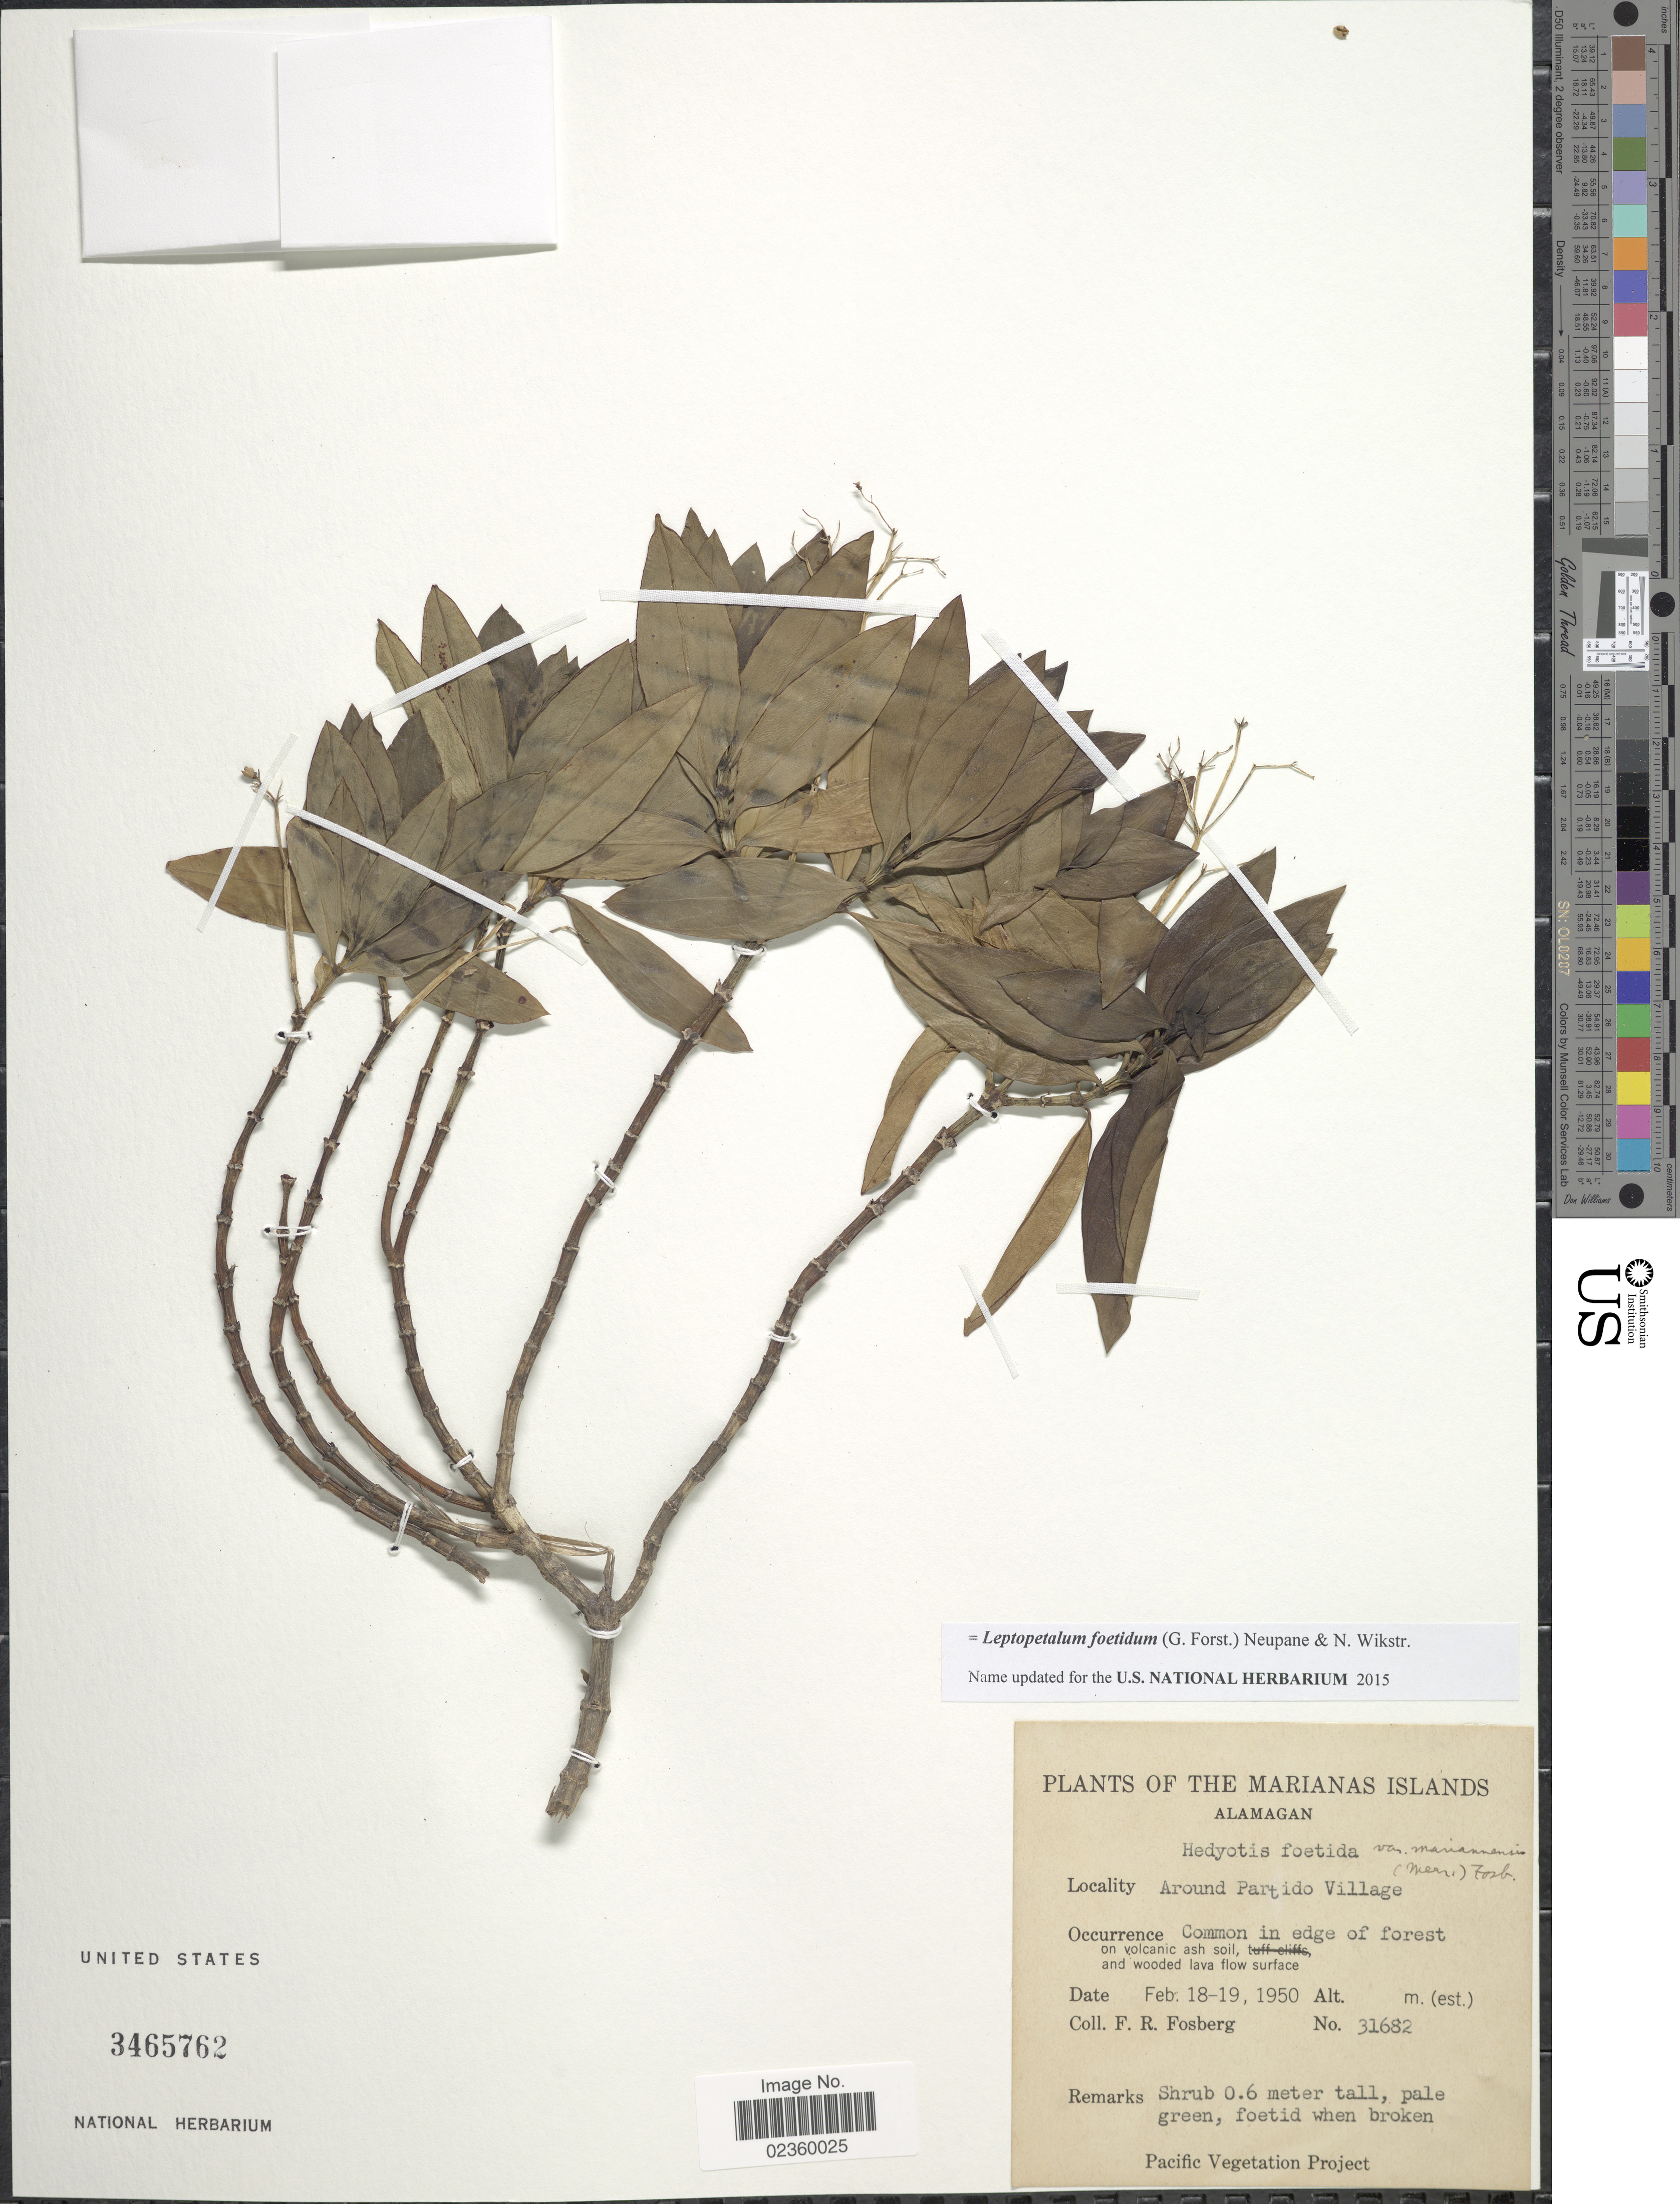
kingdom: Plantae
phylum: Tracheophyta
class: Magnoliopsida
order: Gentianales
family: Rubiaceae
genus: Leptopetalum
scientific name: Leptopetalum foetidum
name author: (G. Forst.) Neupane & N. Wikstr.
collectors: F. R. Fosberg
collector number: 31682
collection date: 1950-02-18/1950-02-19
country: Northern Mariana Islands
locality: The Marianas Islands. Alamagan. Around Partido Village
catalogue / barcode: US 3465762